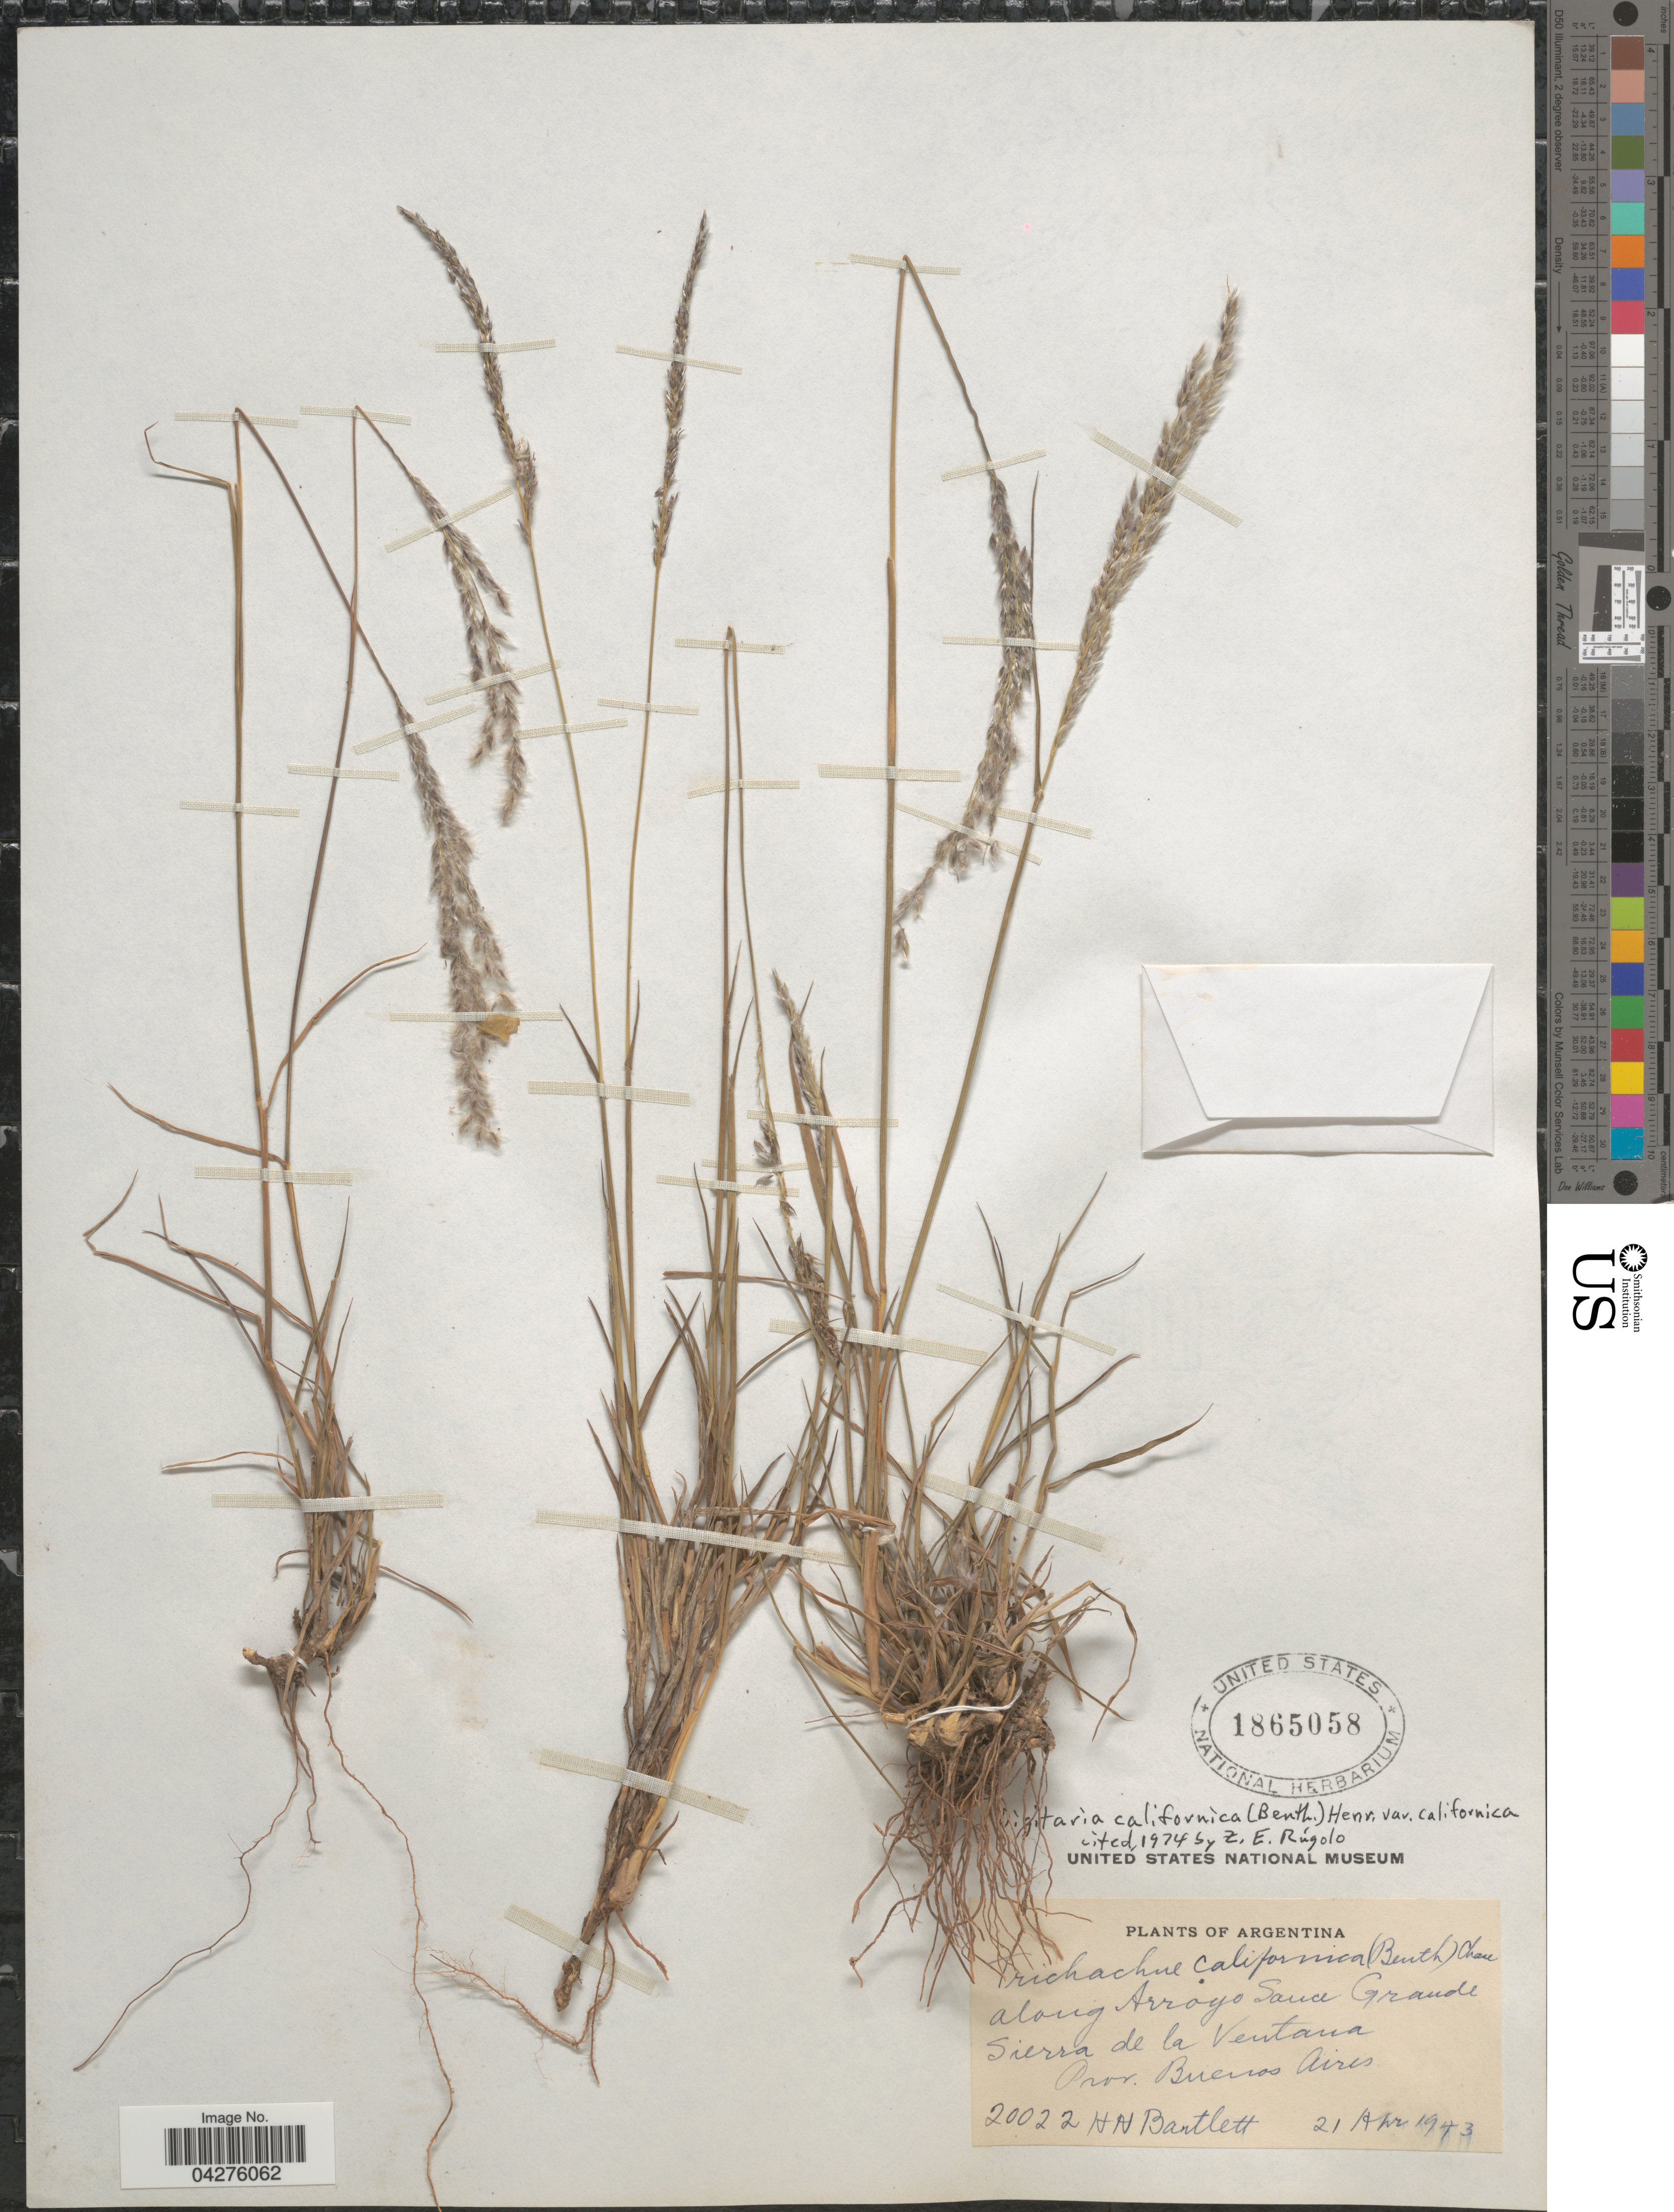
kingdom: Plantae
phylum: Tracheophyta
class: Liliopsida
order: Poales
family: Poaceae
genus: Digitaria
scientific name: Digitaria californica var. californica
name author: (Benth.) Henr.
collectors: H. H. Bartlett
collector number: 20022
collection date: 1943-04-21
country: Argentina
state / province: Buenos Aires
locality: Along Arroyo Sauce Grande. Sierra de la Ventana.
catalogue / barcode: US 1865058